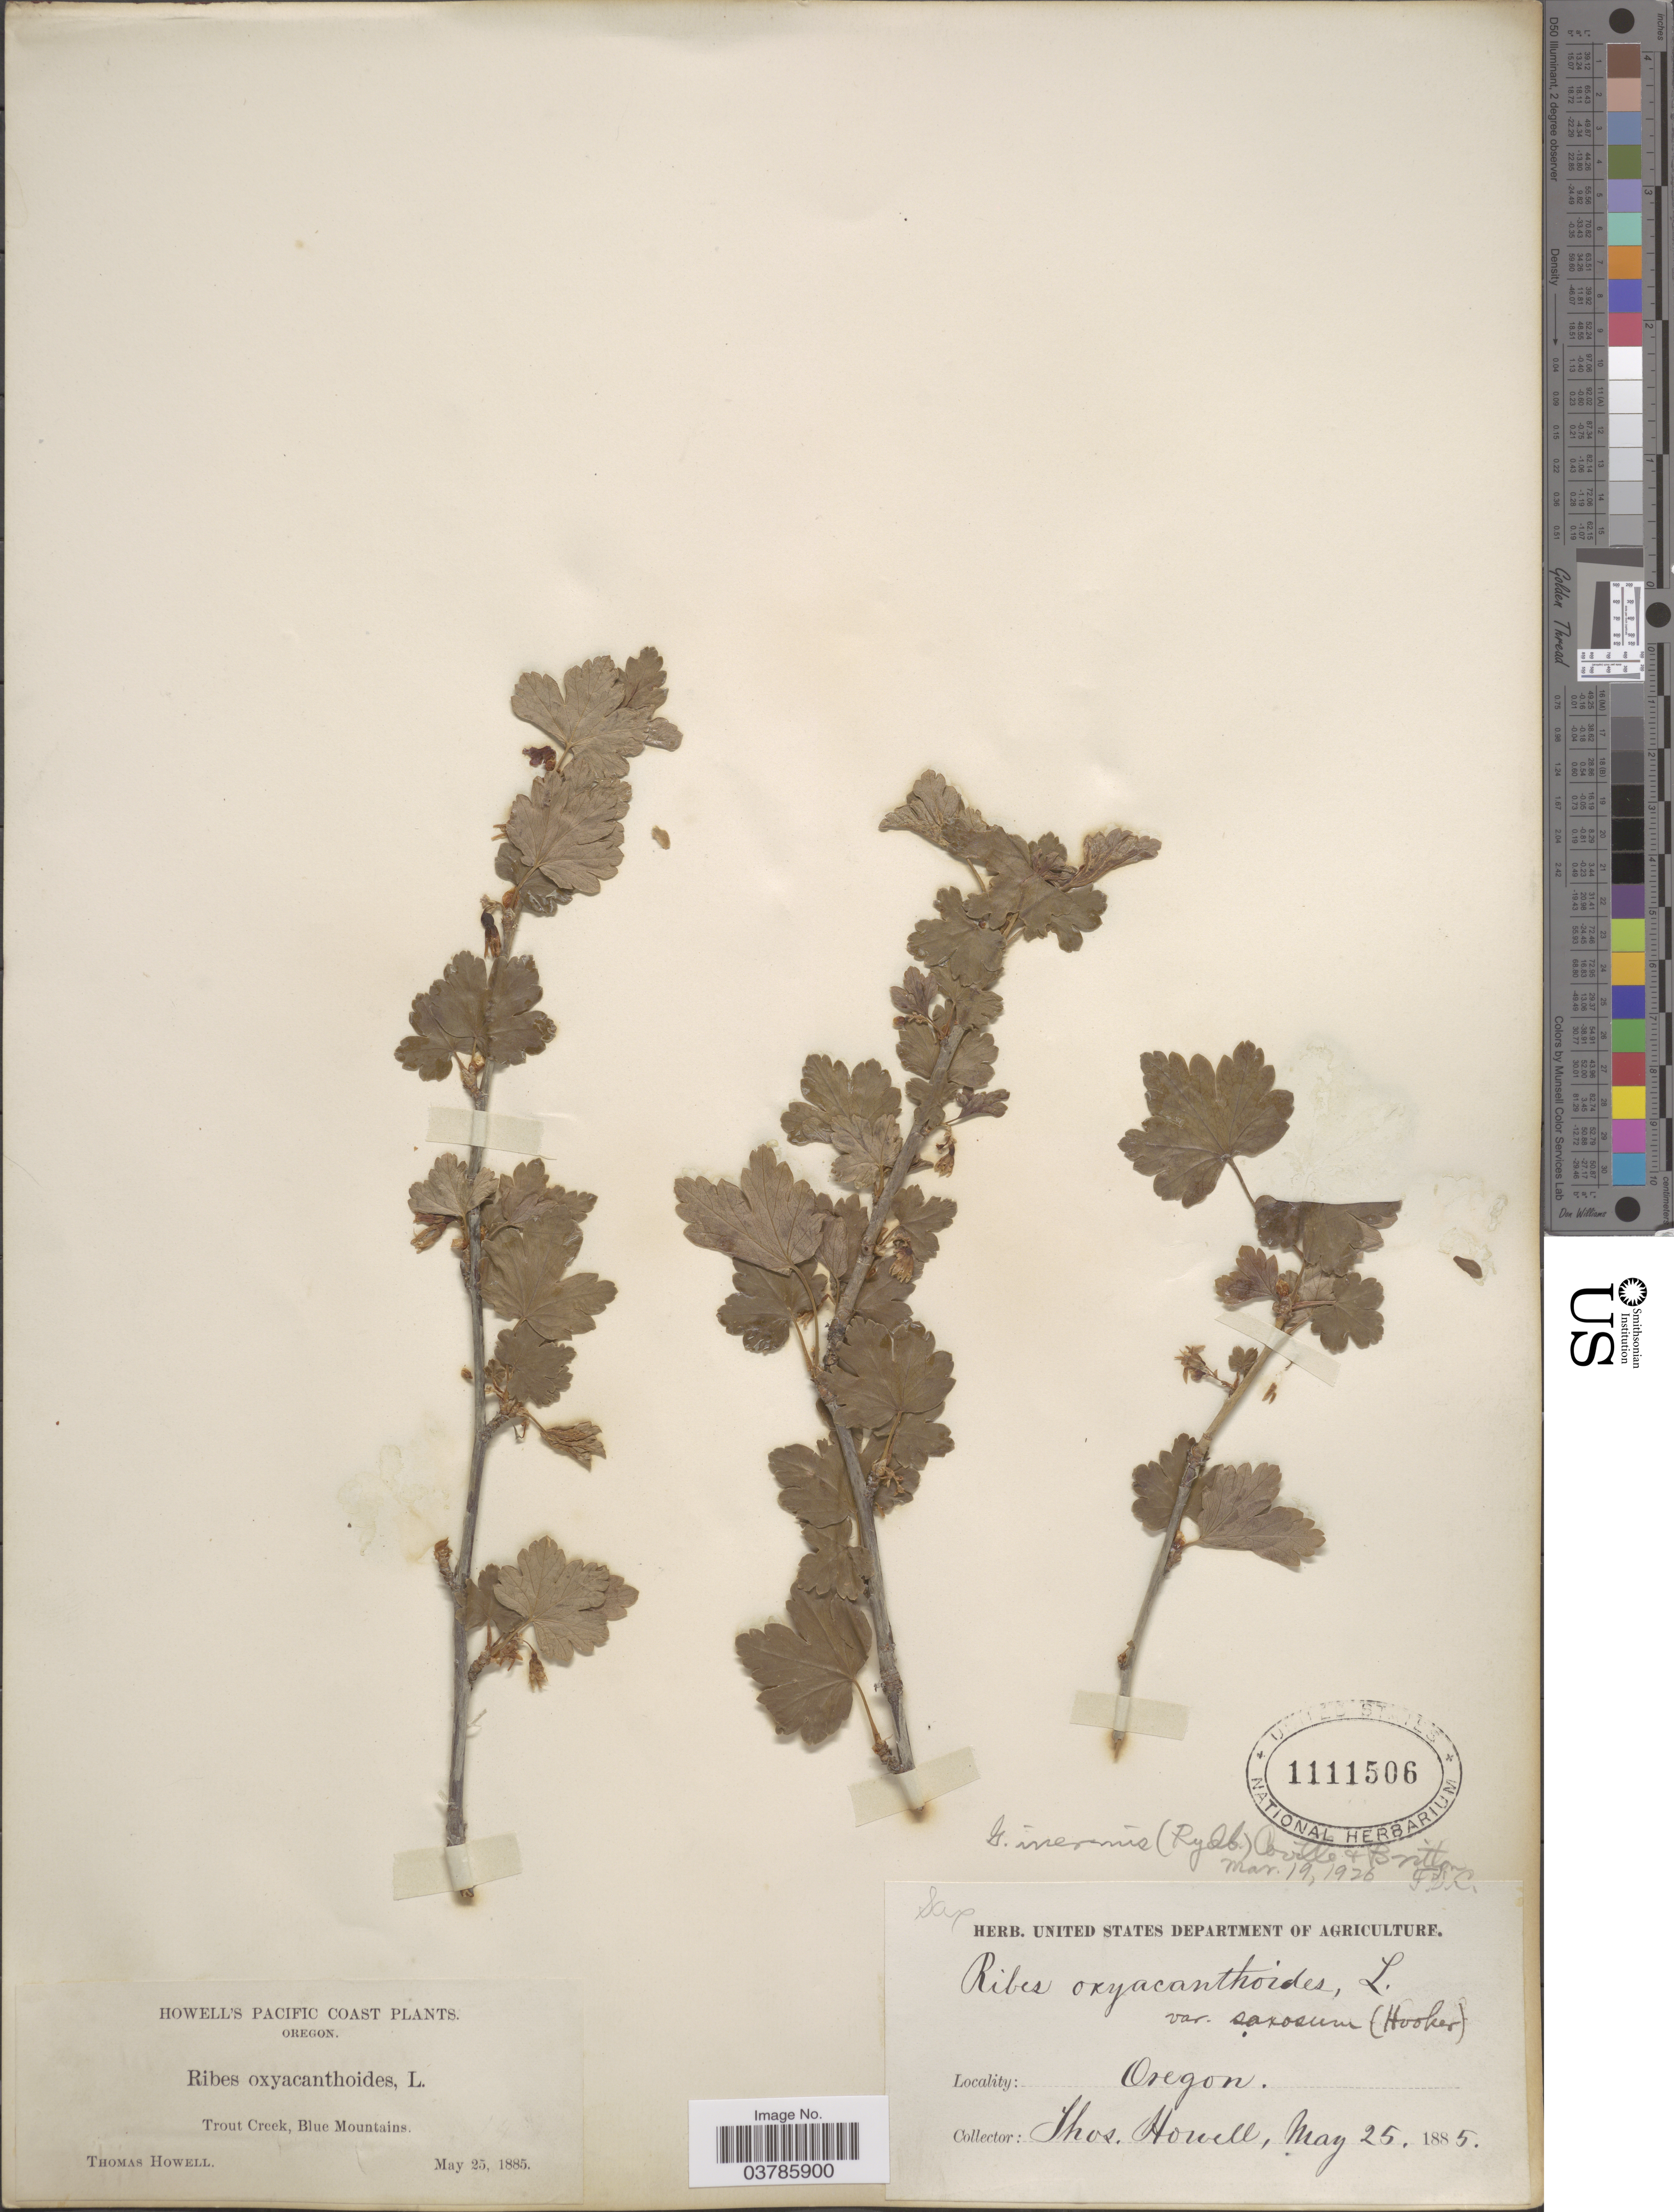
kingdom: Plantae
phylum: Tracheophyta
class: Magnoliopsida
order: Saxifragales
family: Grossulariaceae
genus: Ribes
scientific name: Ribes inerme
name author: Rydb.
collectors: T. Howell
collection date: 1885-05-25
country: United States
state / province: Oregon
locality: Pacific Coast. Trout Creek, Blue Mountains.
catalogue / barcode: US 1111506